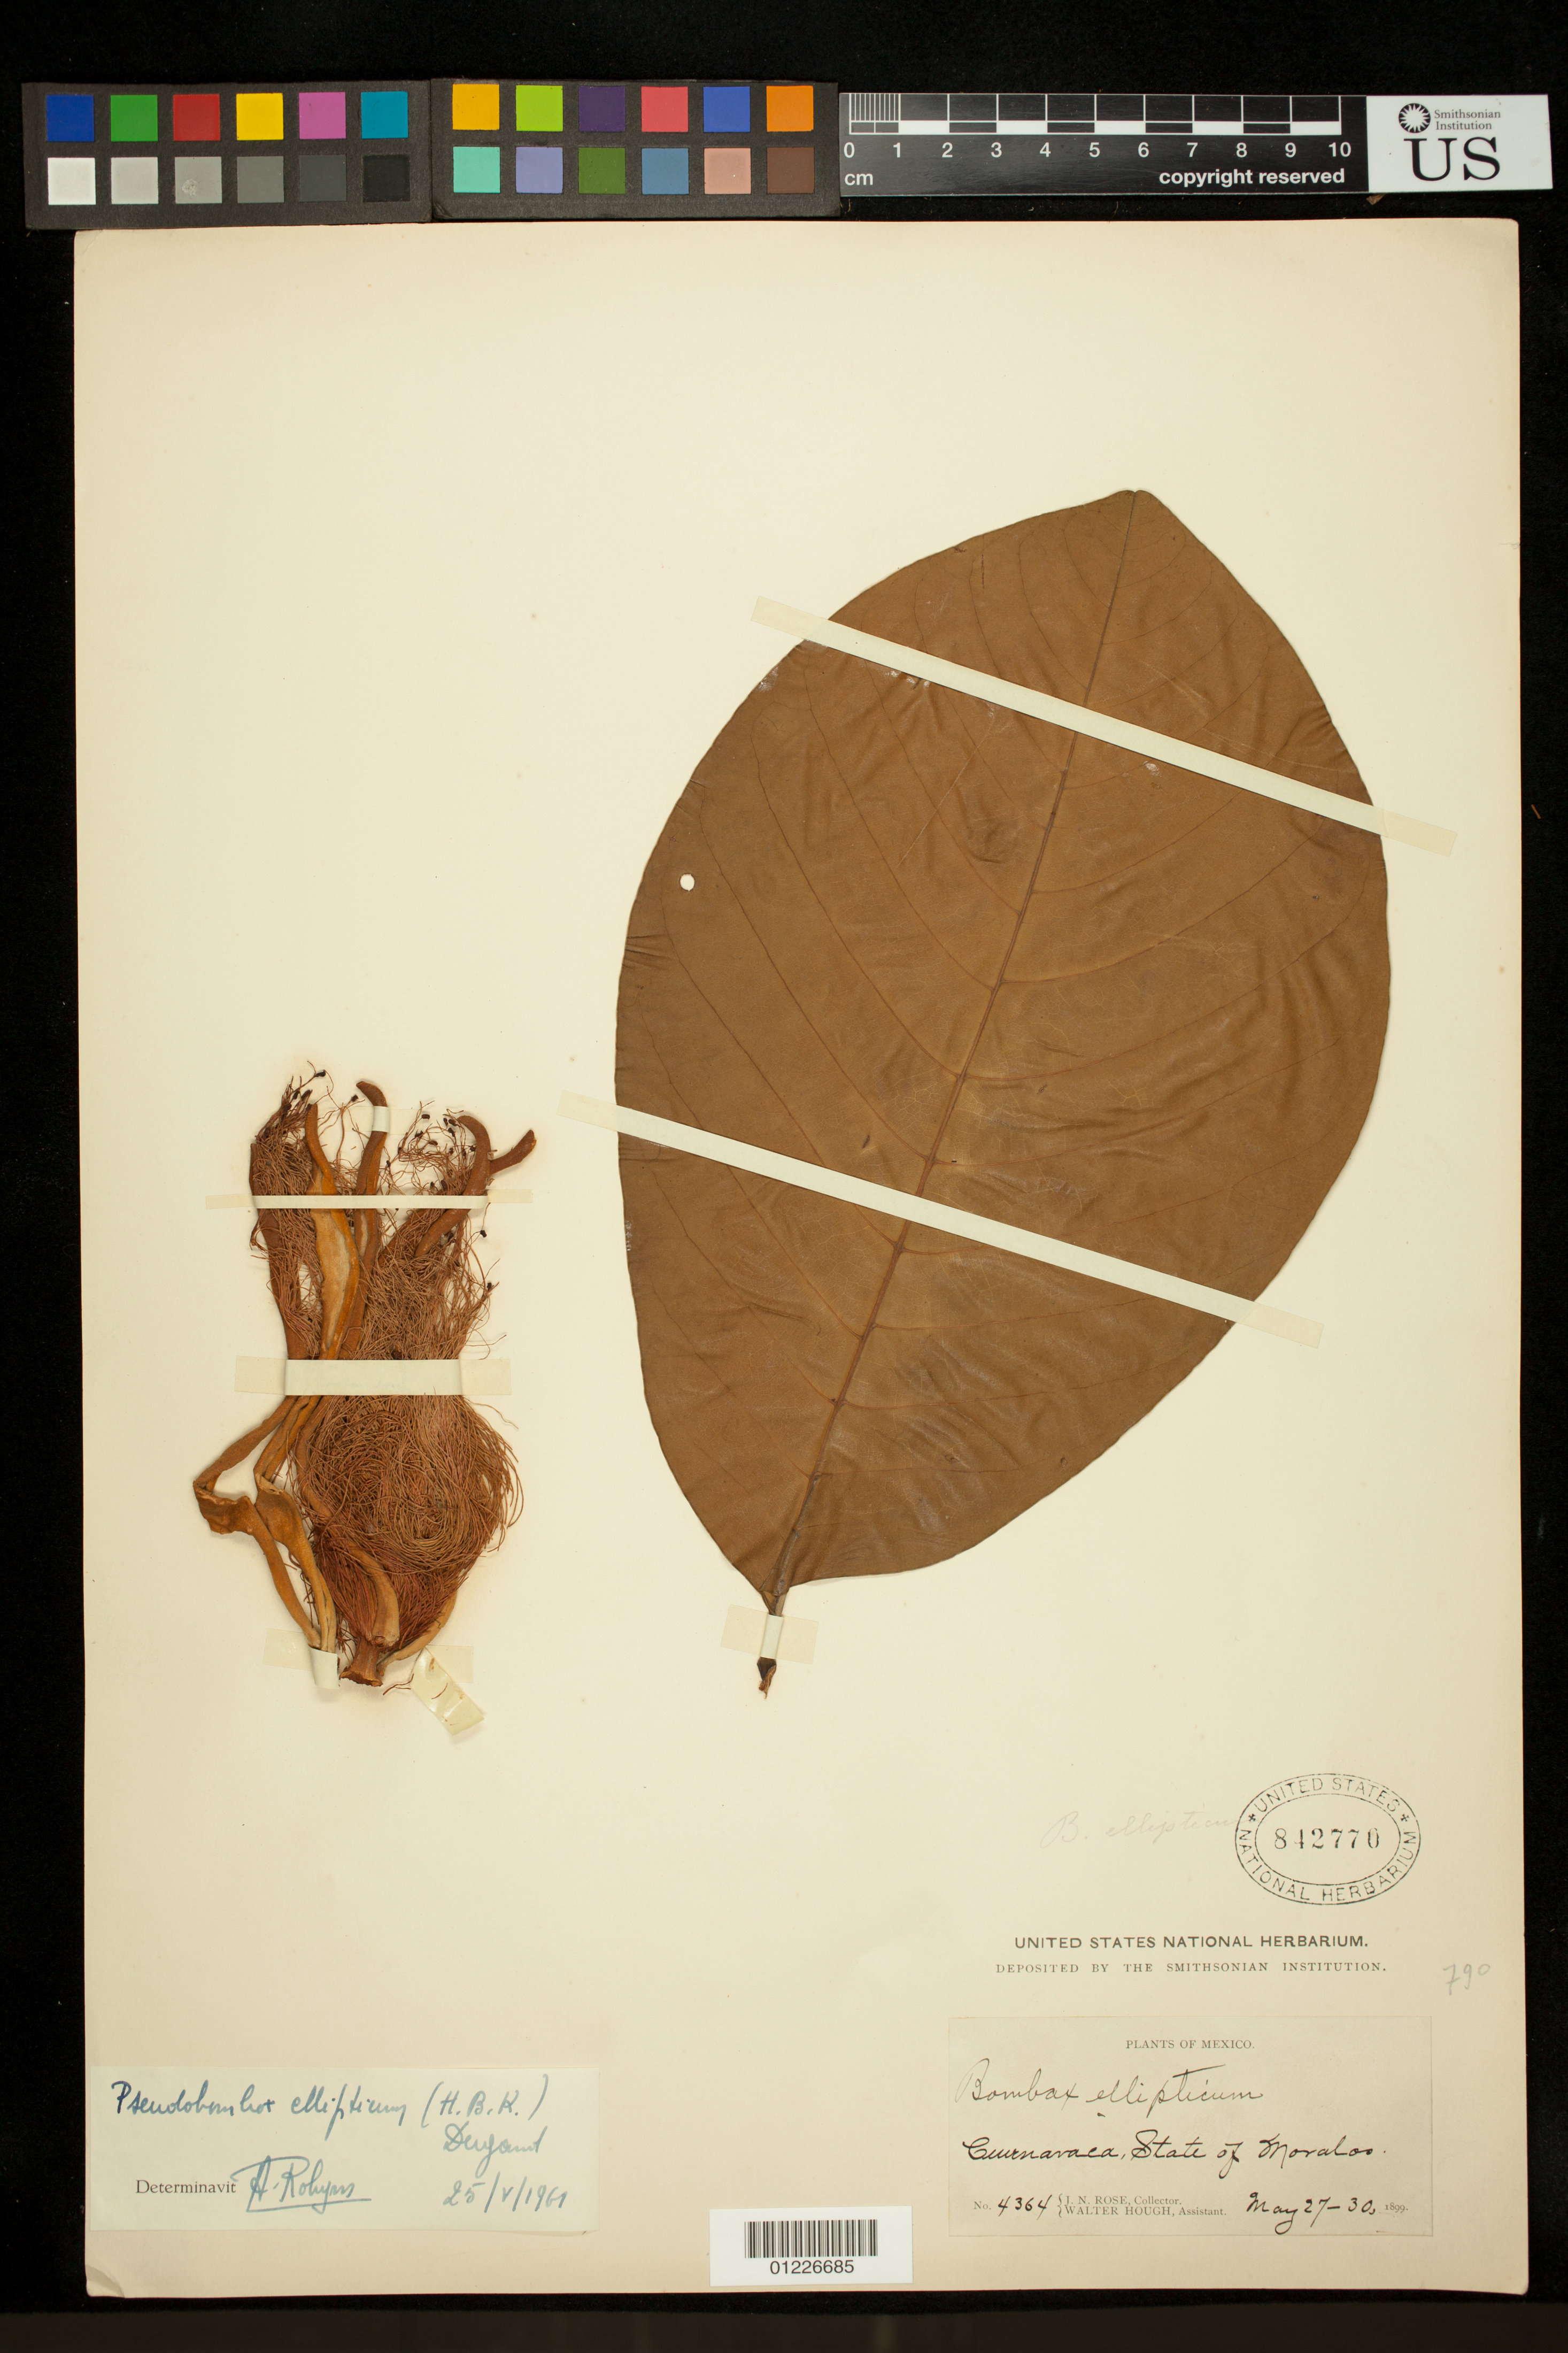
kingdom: Plantae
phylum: Tracheophyta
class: Magnoliopsida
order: Malvales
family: Malvaceae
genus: Pseudobombax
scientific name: Pseudobombax ellipticum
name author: (Kunth) Dugand G.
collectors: J. N. Rose & W. Hough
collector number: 4364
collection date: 1899-05-27/1899-05-30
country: Mexico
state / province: Morelos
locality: Cuernavaca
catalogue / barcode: US 842770